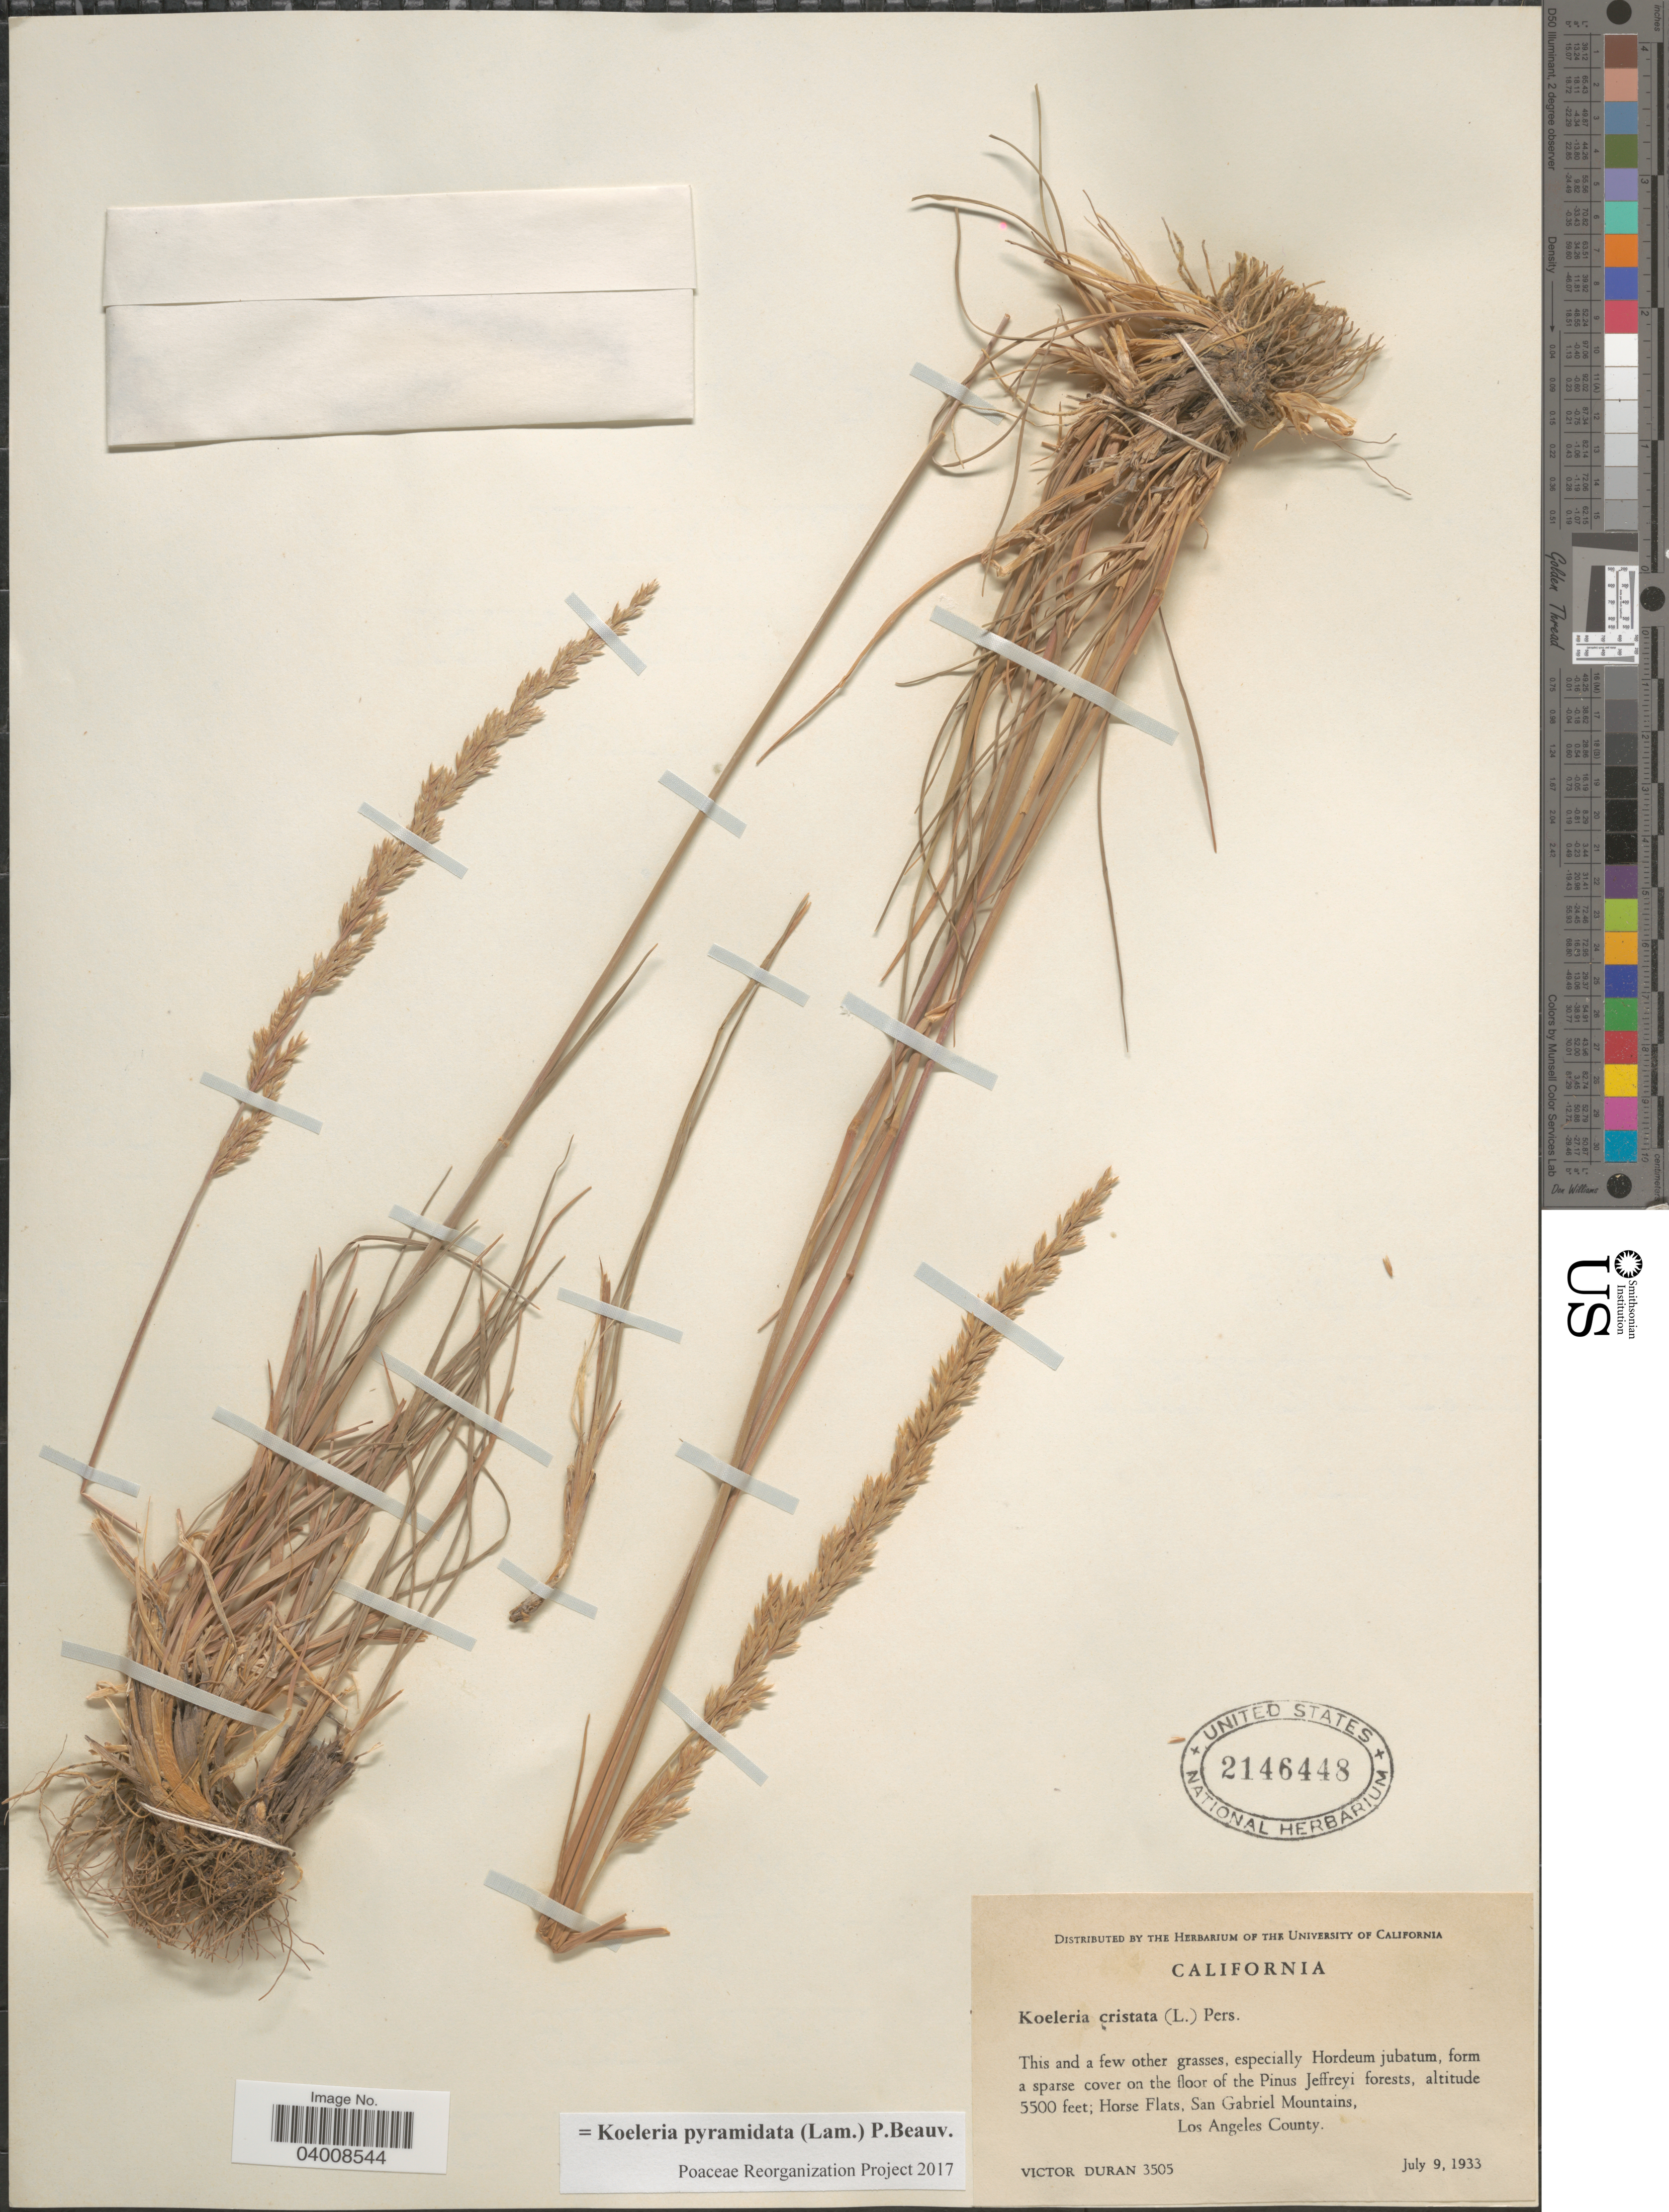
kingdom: Plantae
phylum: Tracheophyta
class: Liliopsida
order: Poales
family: Poaceae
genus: Koeleria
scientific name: Koeleria pyramidata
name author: (Lam.) P. Beauv.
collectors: V. Duran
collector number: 3505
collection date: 1933-07-09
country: United States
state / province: California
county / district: Los Angeles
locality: Horse Flats, San Gabriel Mountains, Los Angeles County.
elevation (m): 1676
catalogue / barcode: US 2146448